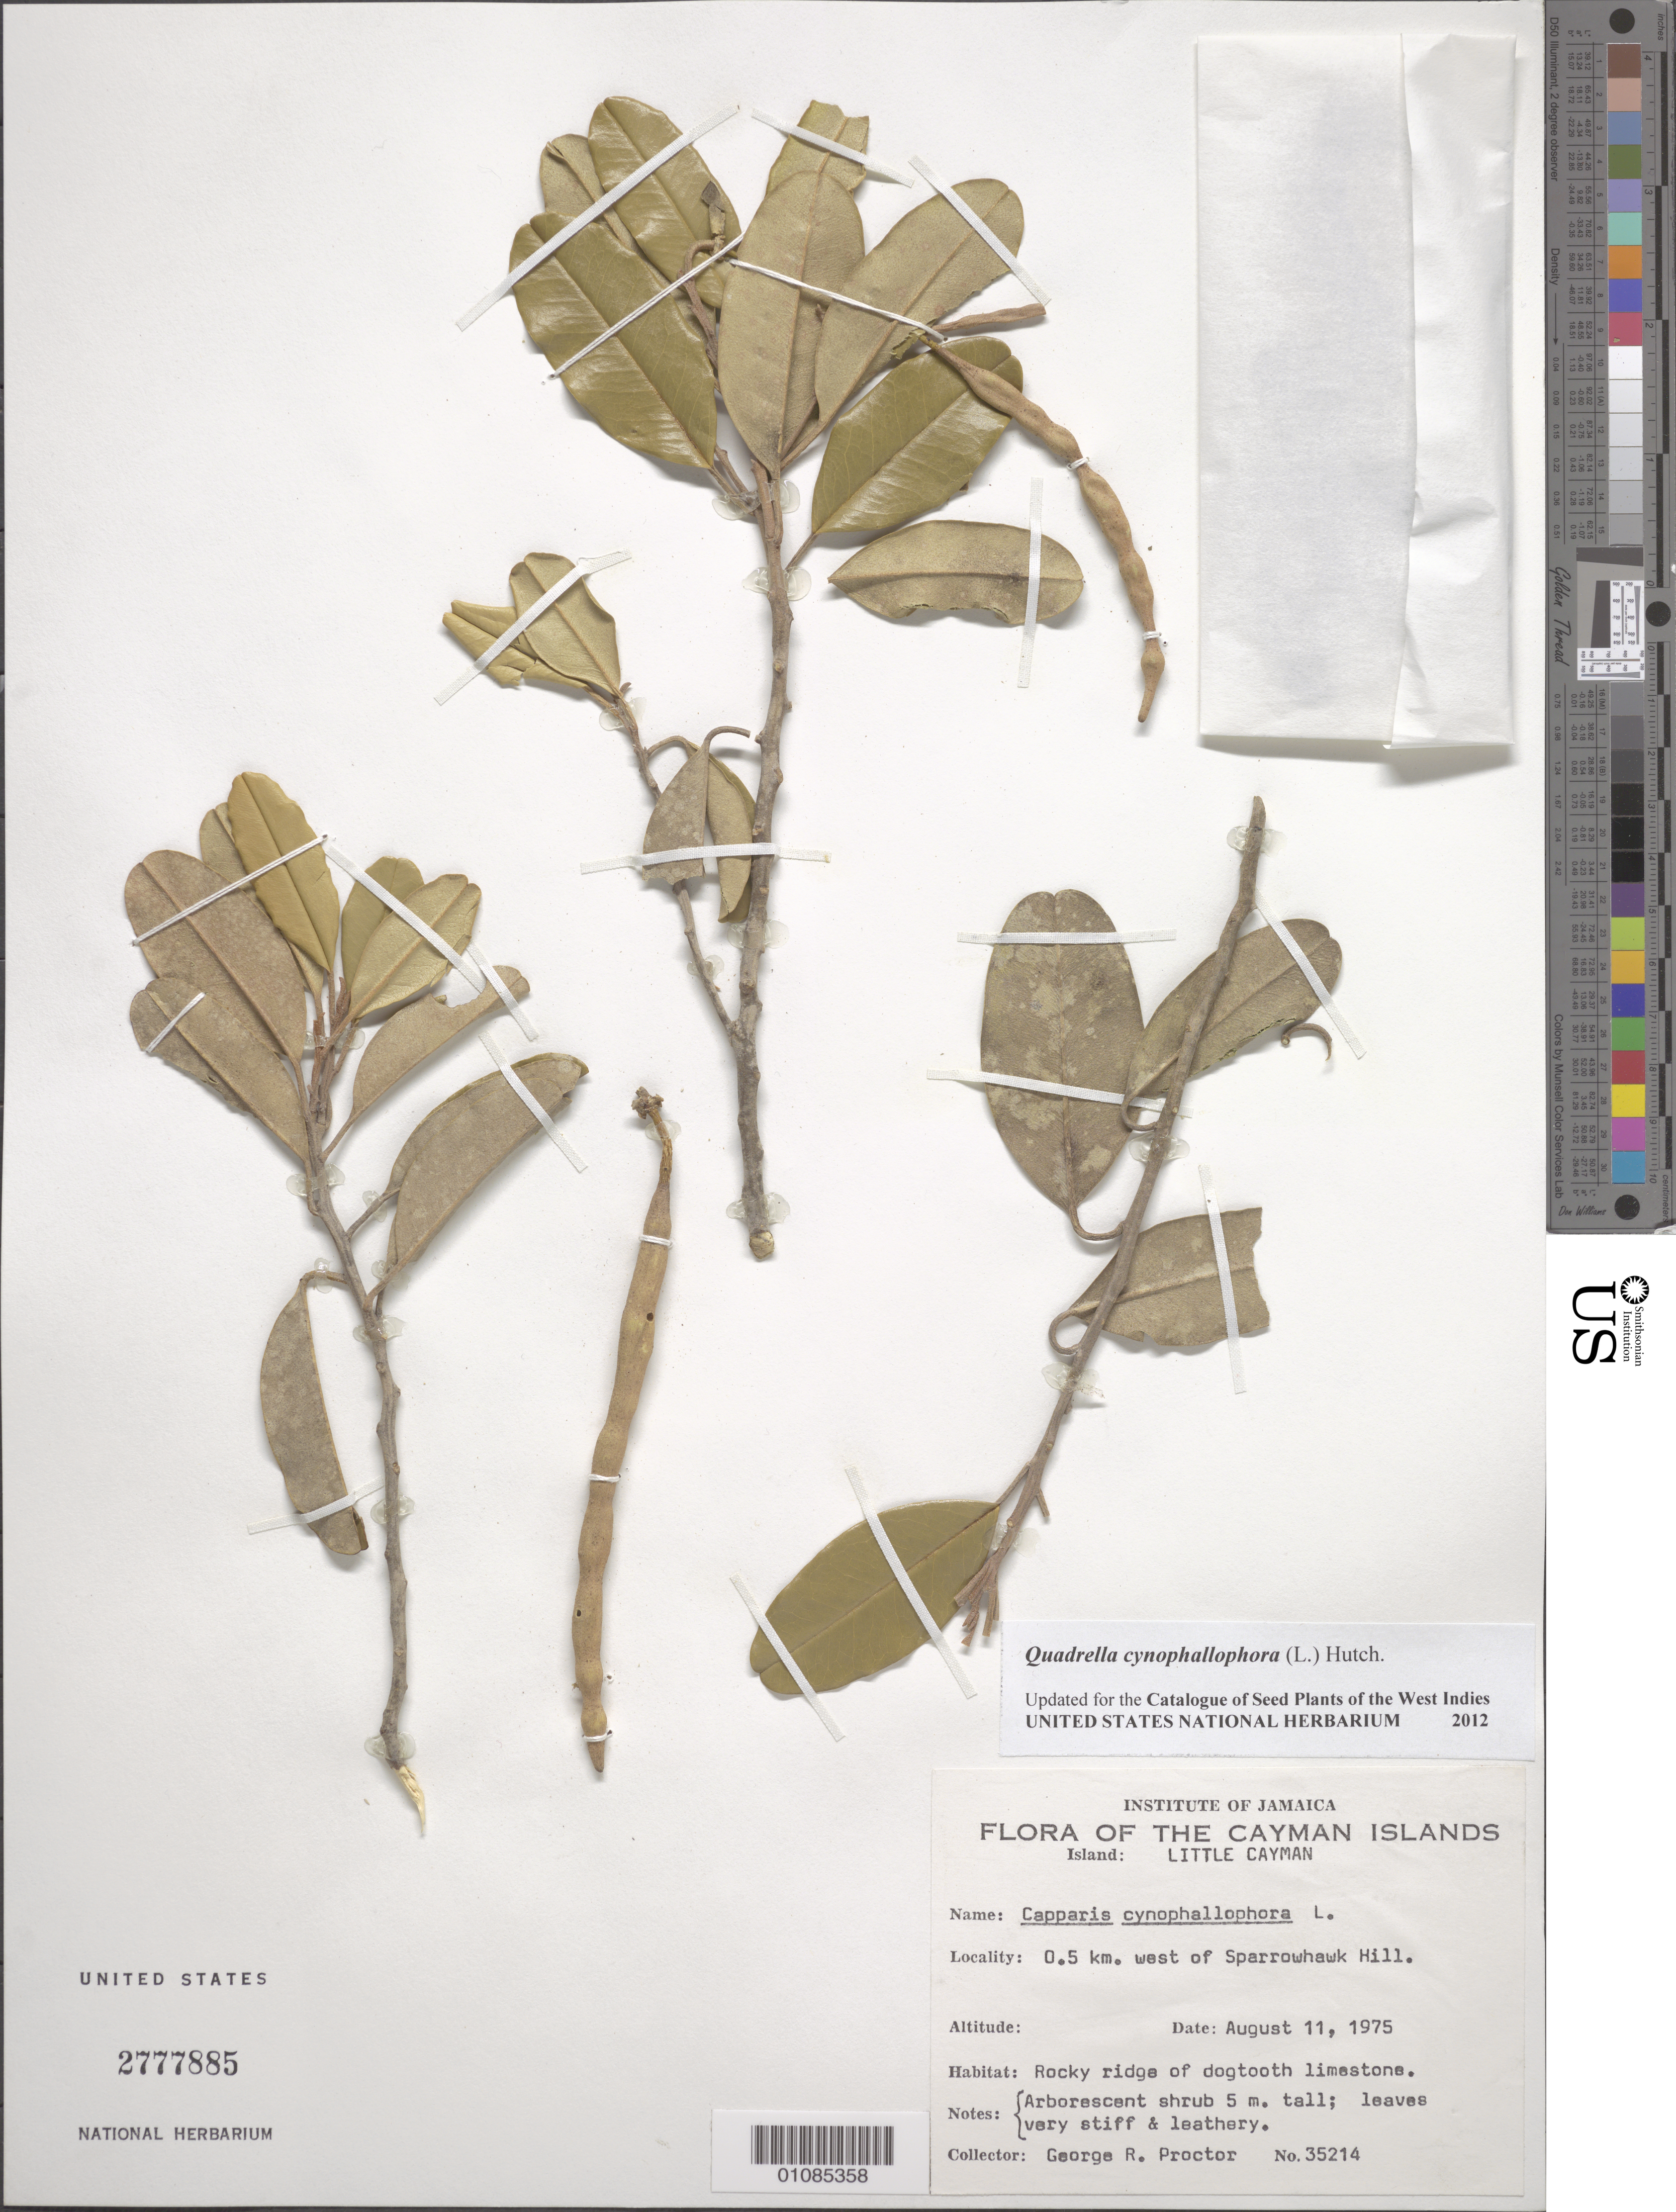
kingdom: Plantae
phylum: Tracheophyta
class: Magnoliopsida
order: Brassicales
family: Capparaceae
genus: Quadrella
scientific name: Quadrella cynophallophora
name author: (L.) Hutch.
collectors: G. R. Proctor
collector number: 35214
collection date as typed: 11 Aug 1975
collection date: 1975-08-11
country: Cayman Islands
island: Little Cayman I.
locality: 0.5 km W of Sparrowhawk Hill.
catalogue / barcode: US 2777885